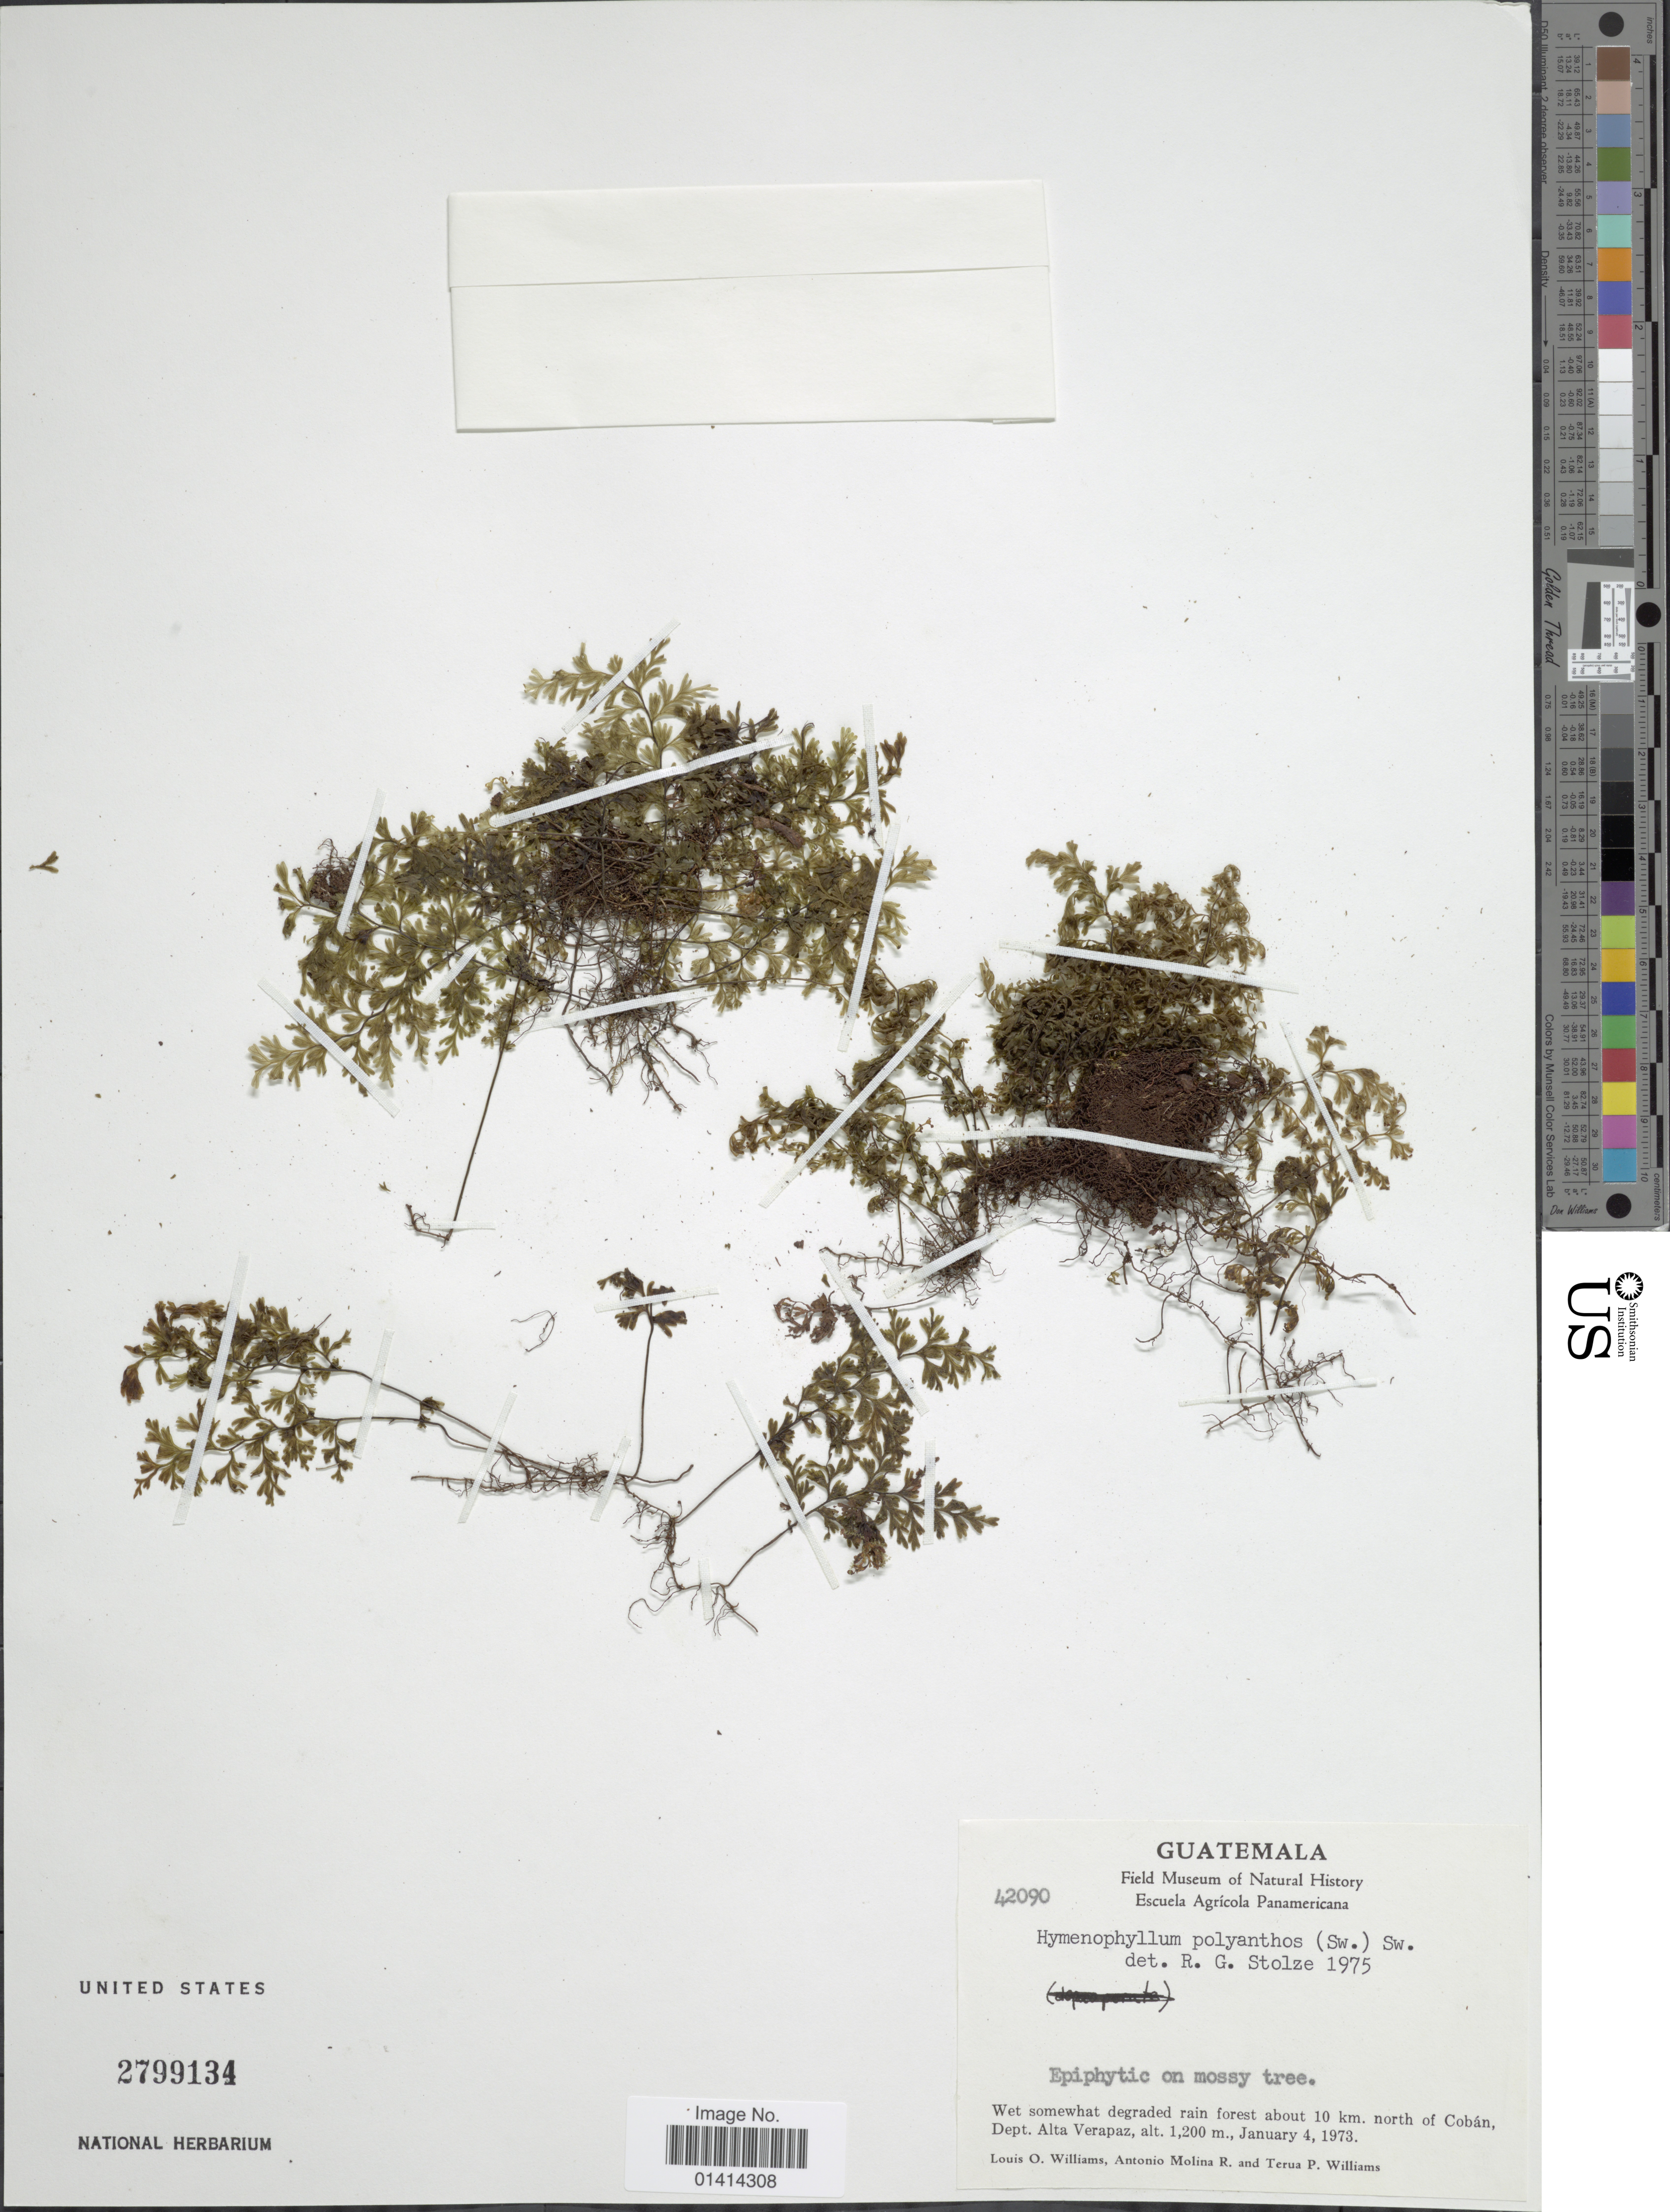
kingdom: Plantae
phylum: Tracheophyta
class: Polypodiopsida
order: Hymenophyllales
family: Hymenophyllaceae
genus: Hymenophyllum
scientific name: Hymenophyllum polyanthos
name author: (Sw.) Sw.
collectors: L. O. Williams, A. Molina R. & T. P. Williams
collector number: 42090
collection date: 1973-01-04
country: Guatemala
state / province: Alta Verapaz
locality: About 10 km. north of Cobán, Dept. Alta Verapaz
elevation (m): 1200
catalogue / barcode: US 2799134